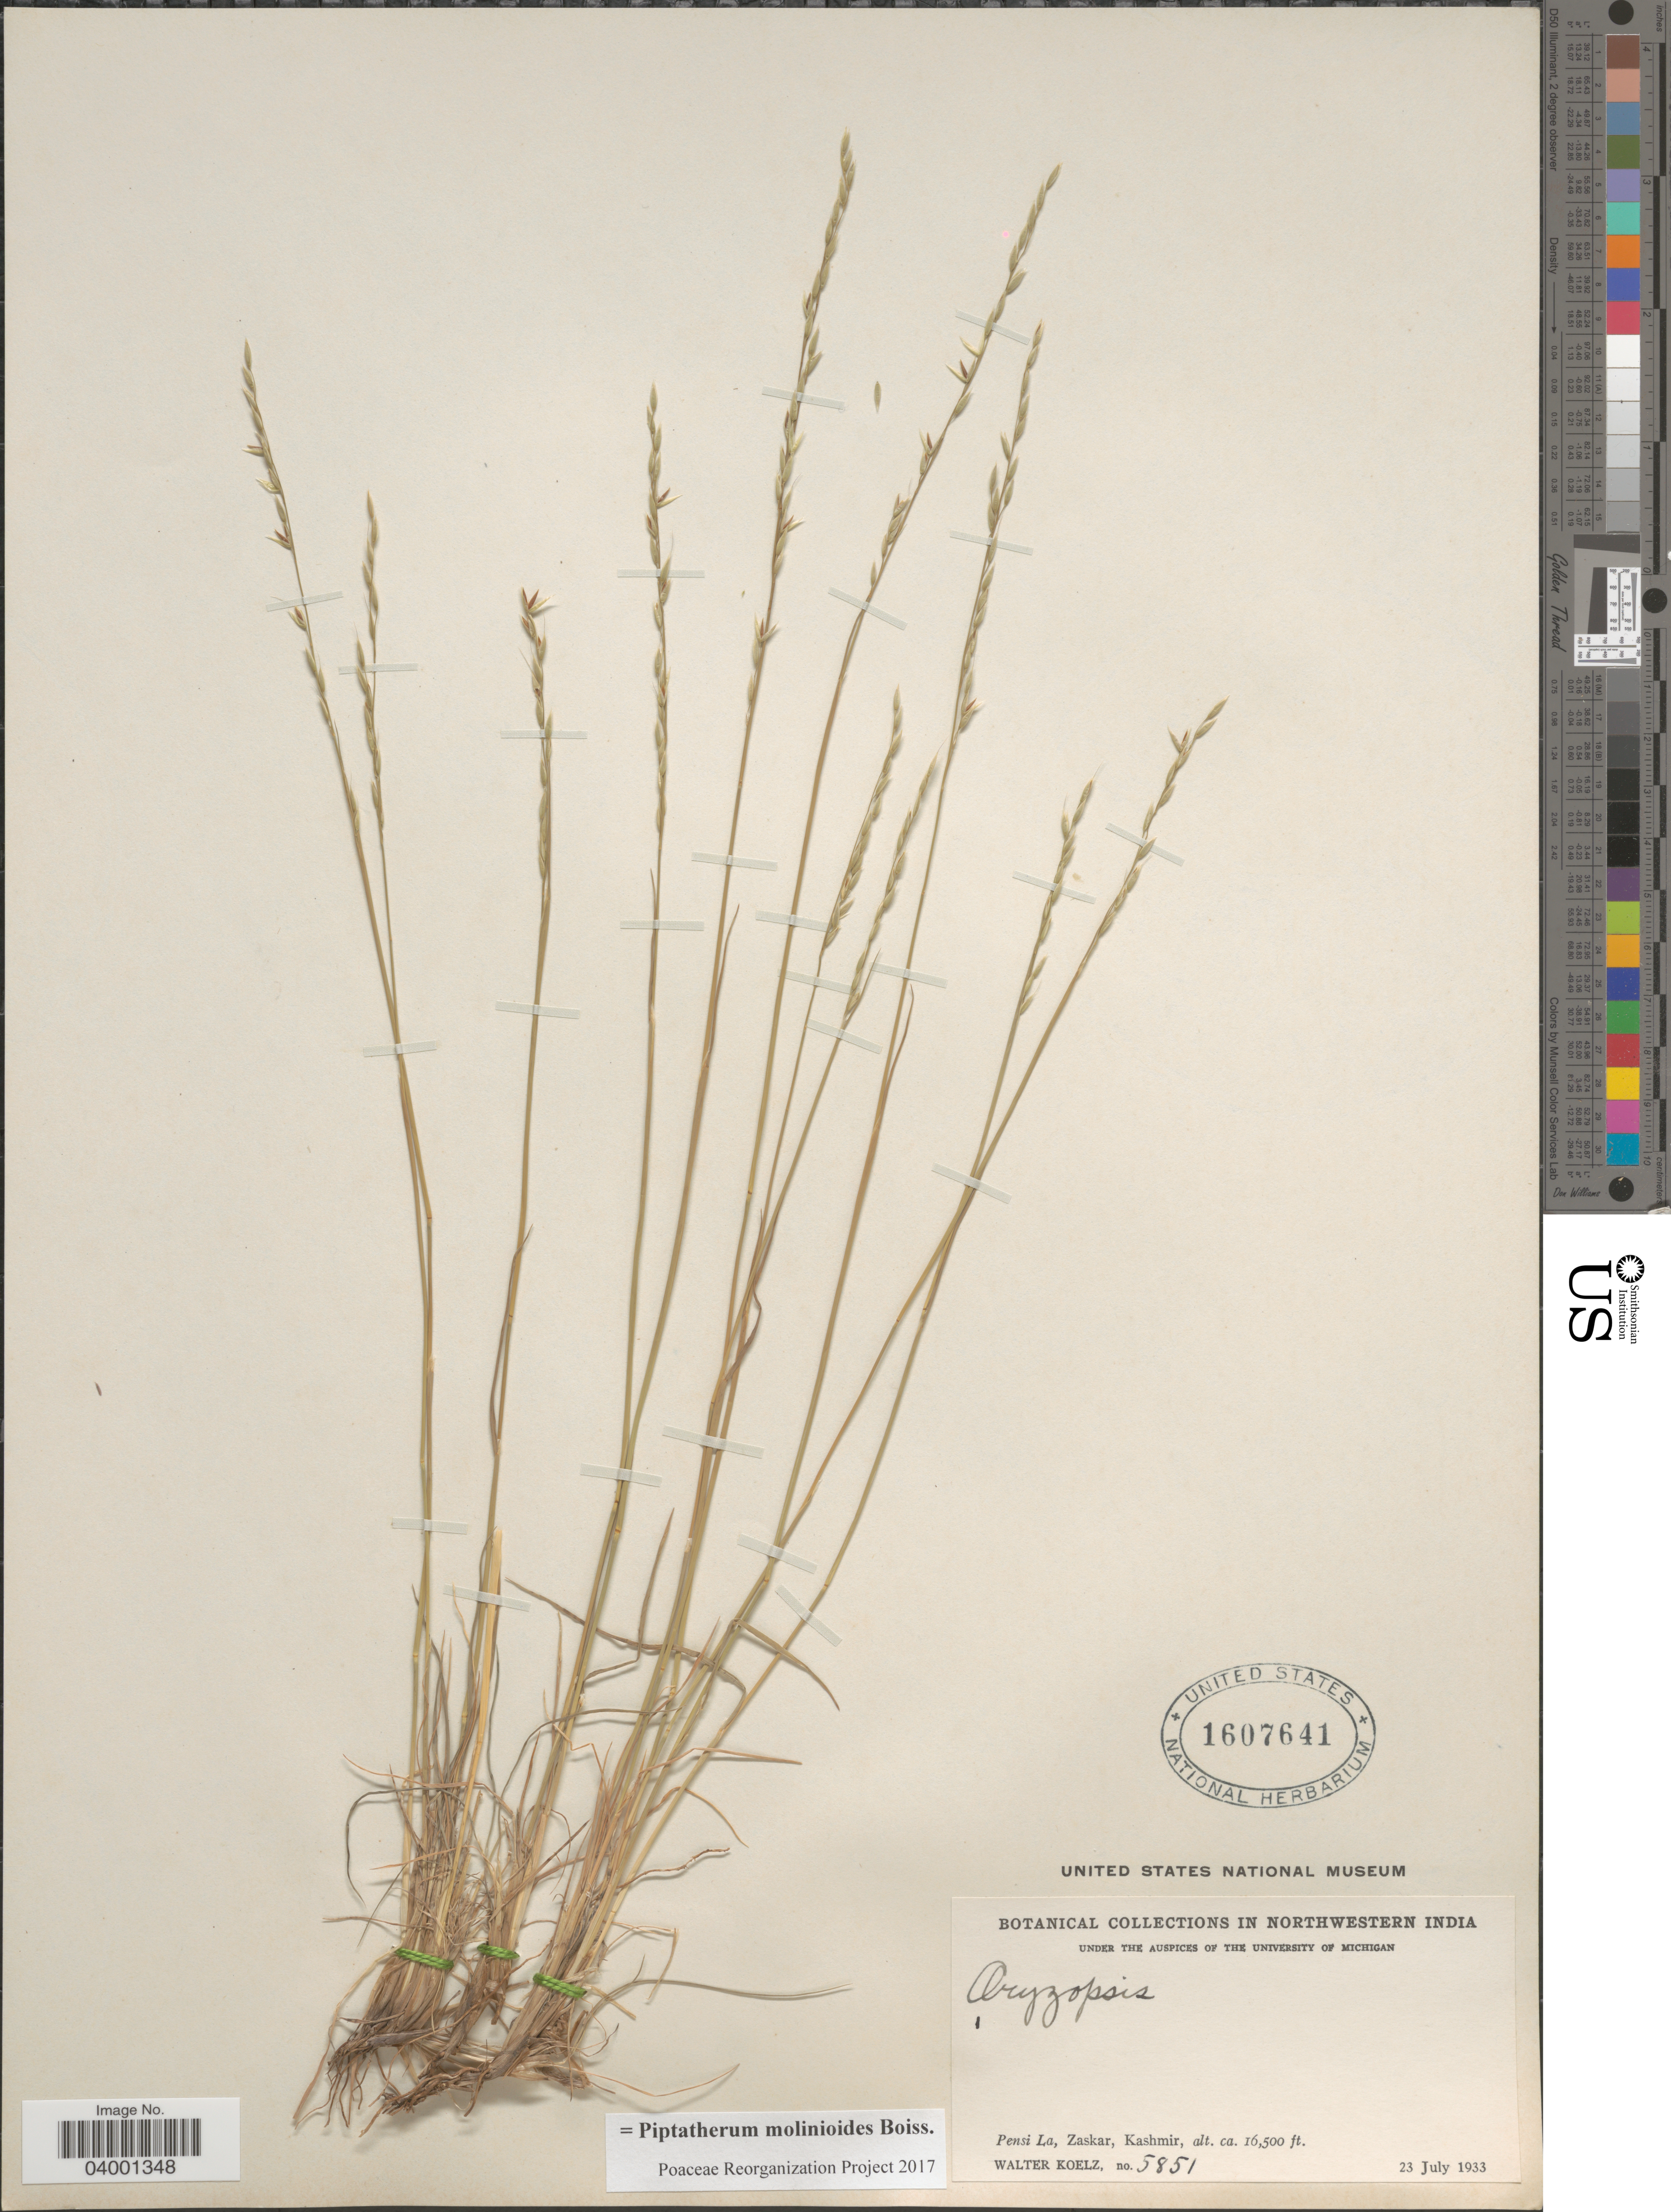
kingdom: Plantae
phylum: Tracheophyta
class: Liliopsida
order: Poales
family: Poaceae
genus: Piptatherum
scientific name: Piptatherum molinioides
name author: Boiss.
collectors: W. N. Koelz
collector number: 5851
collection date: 1933-07-23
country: India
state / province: Jammu and Kashmir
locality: In Northwestern India. Pensi La, Zaskar, Kashmir.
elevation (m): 5029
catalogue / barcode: US 1607641